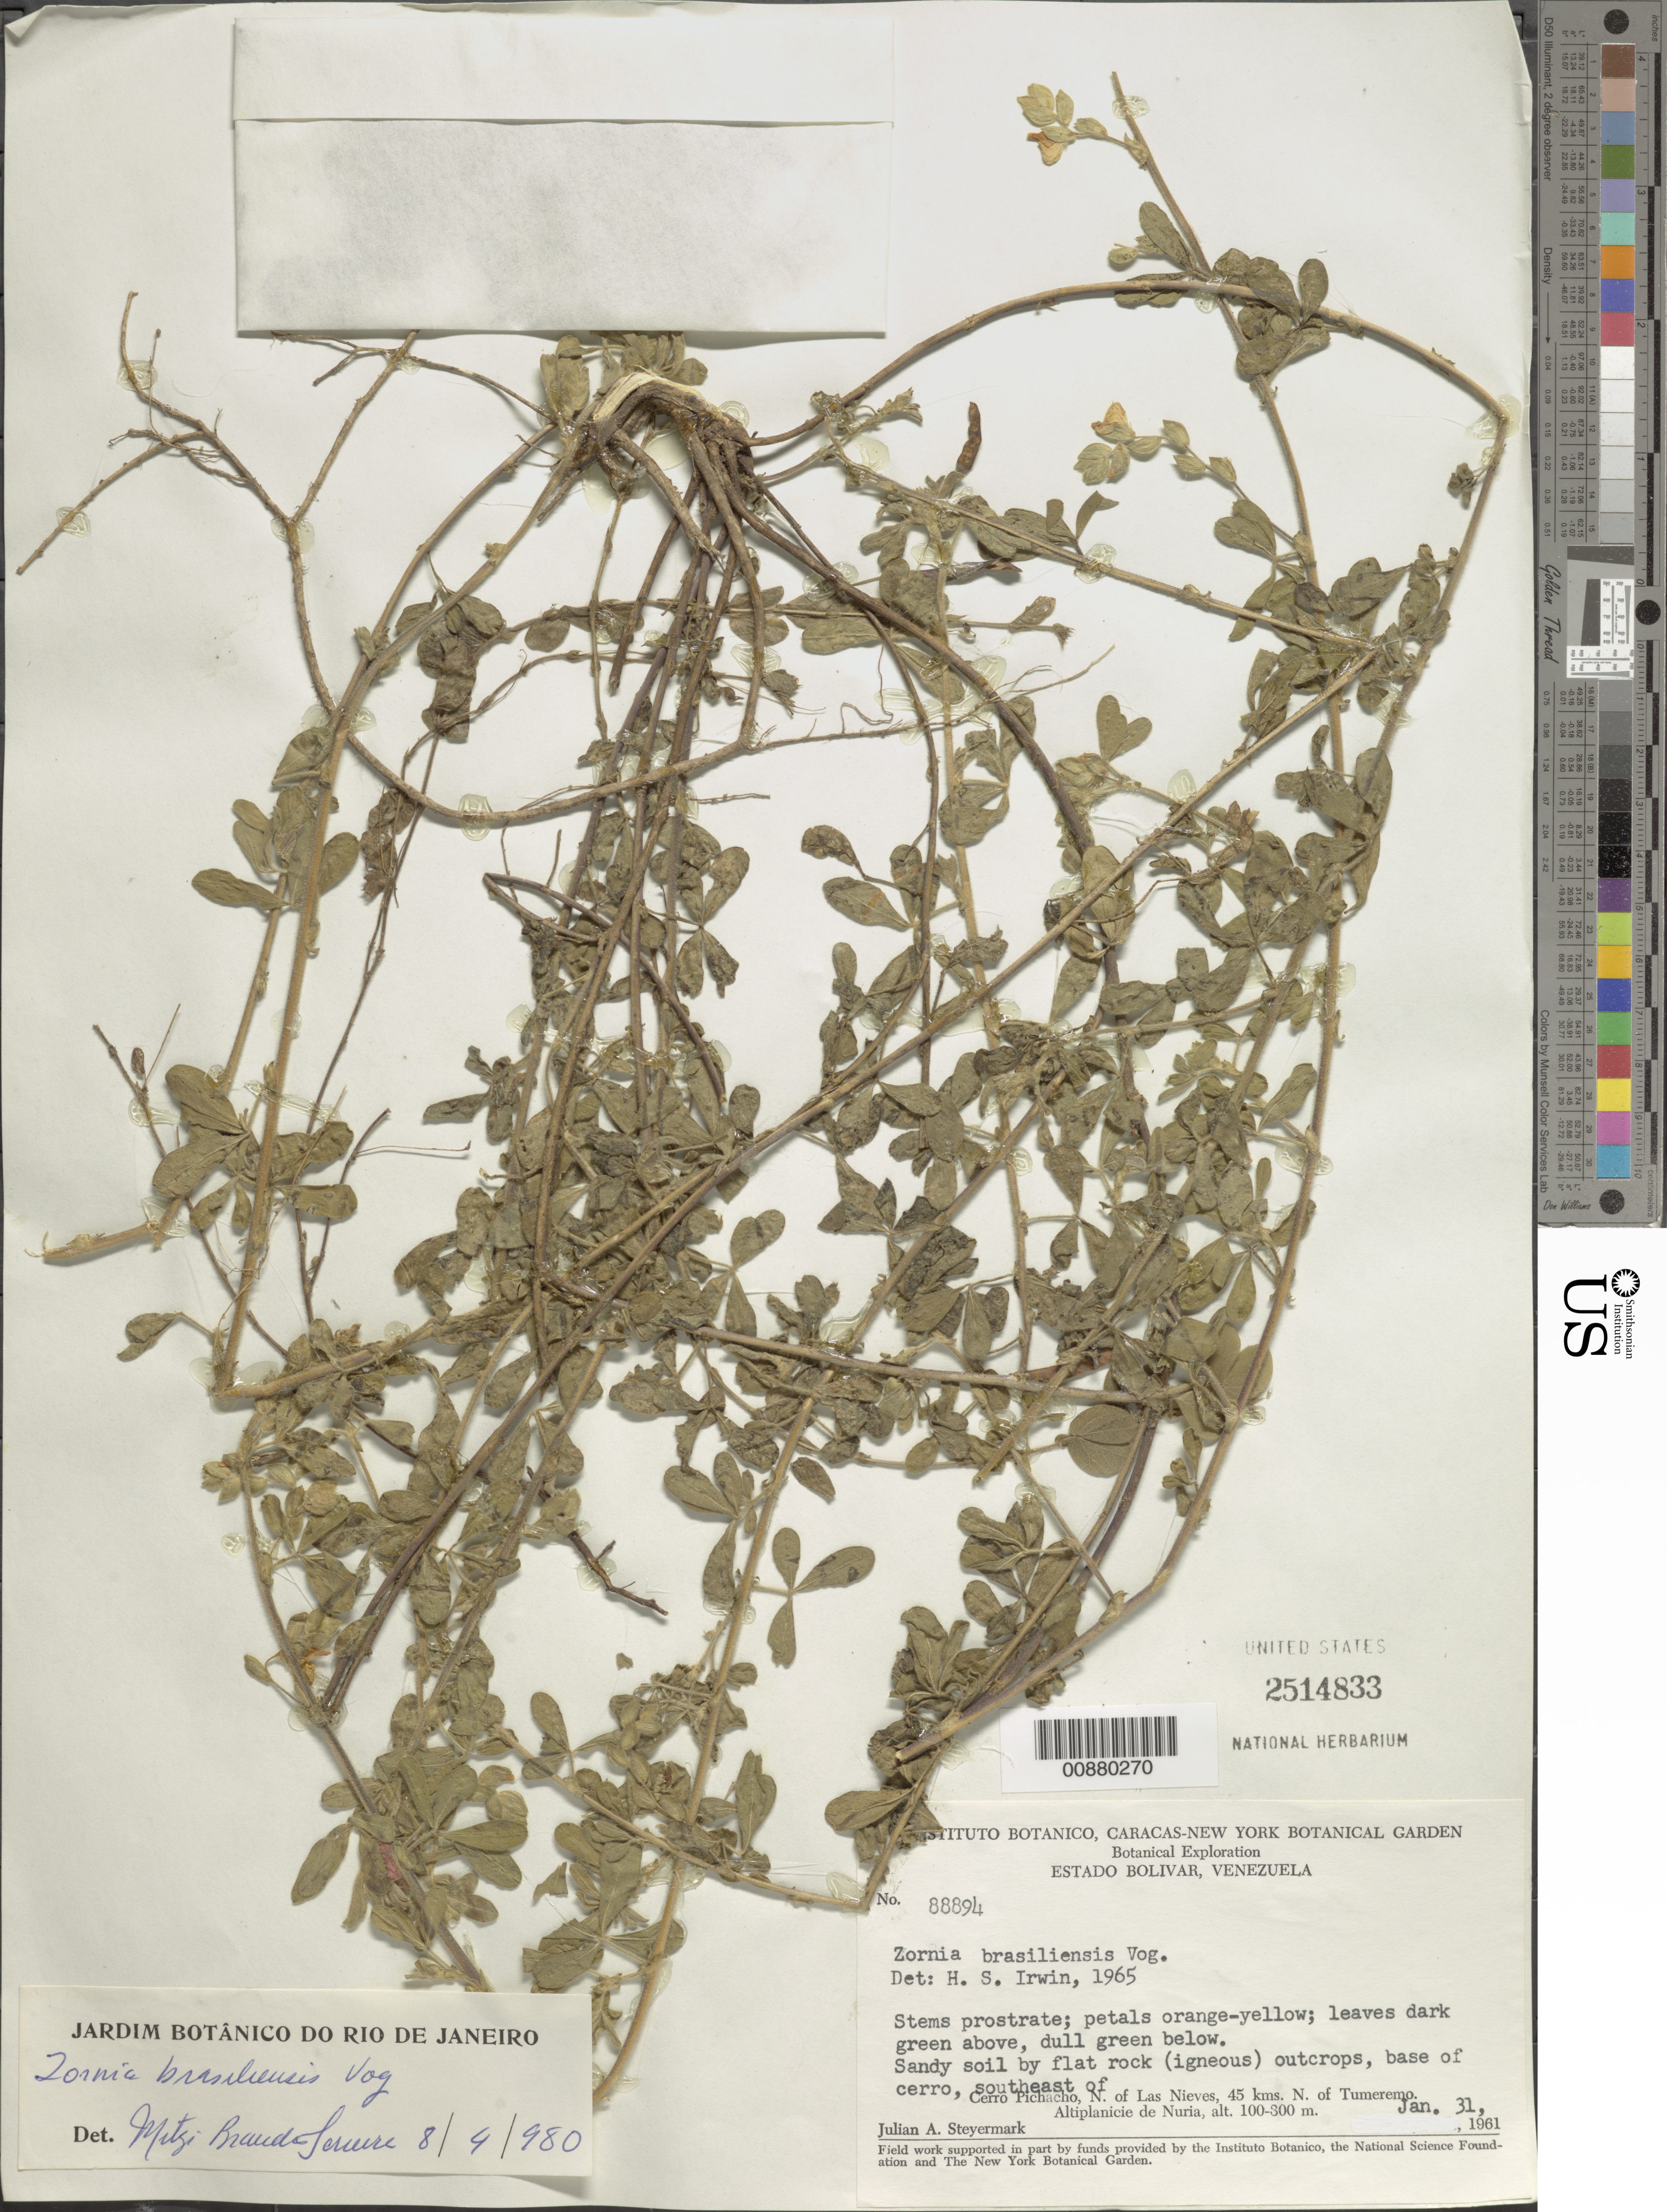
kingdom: Plantae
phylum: Tracheophyta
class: Magnoliopsida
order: Fabales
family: Fabaceae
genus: Zornia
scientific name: Zornia brasiliensis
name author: Vogel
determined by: Braud-[?], M.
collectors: J. Steyermark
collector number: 88894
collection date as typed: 31-Jan-61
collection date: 1961-01-31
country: Venezuela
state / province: Bolívar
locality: Cerro El Picacho, SE of; N of Las Nieves, 45 km N of Tumeremo, Altiplanicie de Nuria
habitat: Base of cerro, sandy soil by flat rock (igneous) outcrops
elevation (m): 100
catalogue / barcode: US 2514833